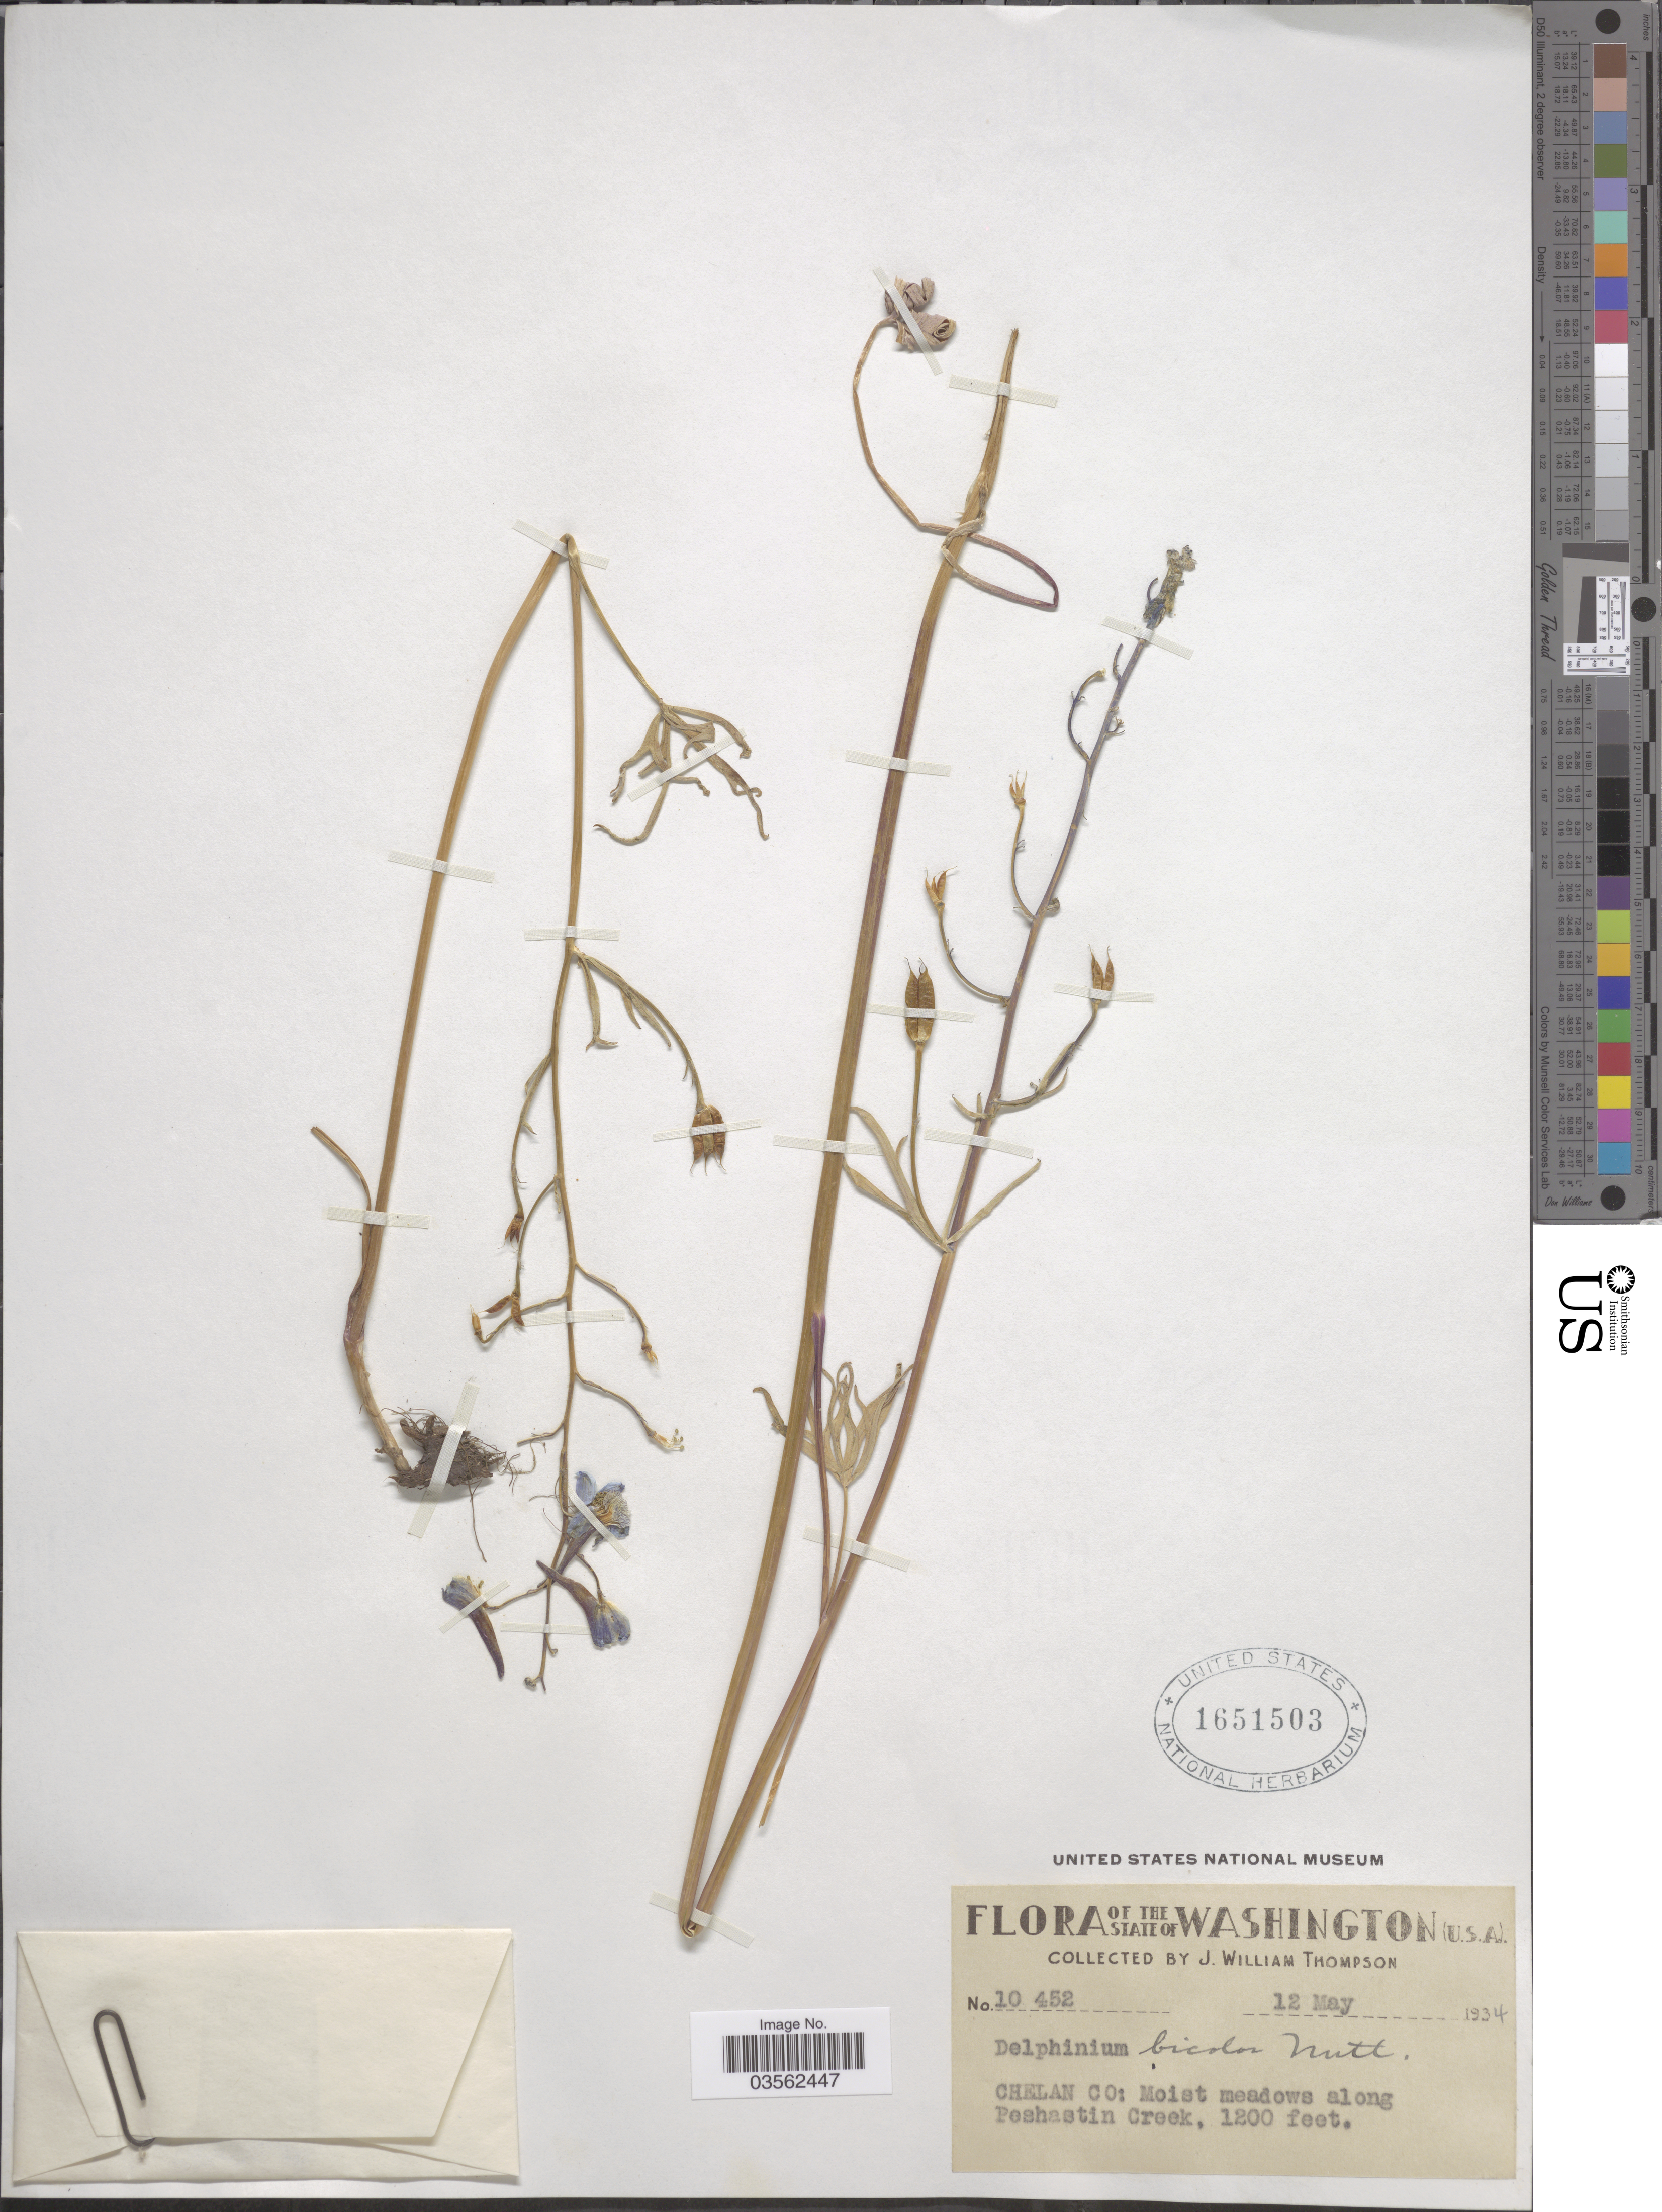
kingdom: Plantae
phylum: Tracheophyta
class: Magnoliopsida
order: Ranunculales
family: Ranunculaceae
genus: Delphinium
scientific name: Delphinium bicolor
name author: Nutt.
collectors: J. W. Thompson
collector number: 10452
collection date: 1934-05-12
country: United States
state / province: Washington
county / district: Chelan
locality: U.S.A. Chelan Co: along Peshastin Creek.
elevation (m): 366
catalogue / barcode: US 1651503